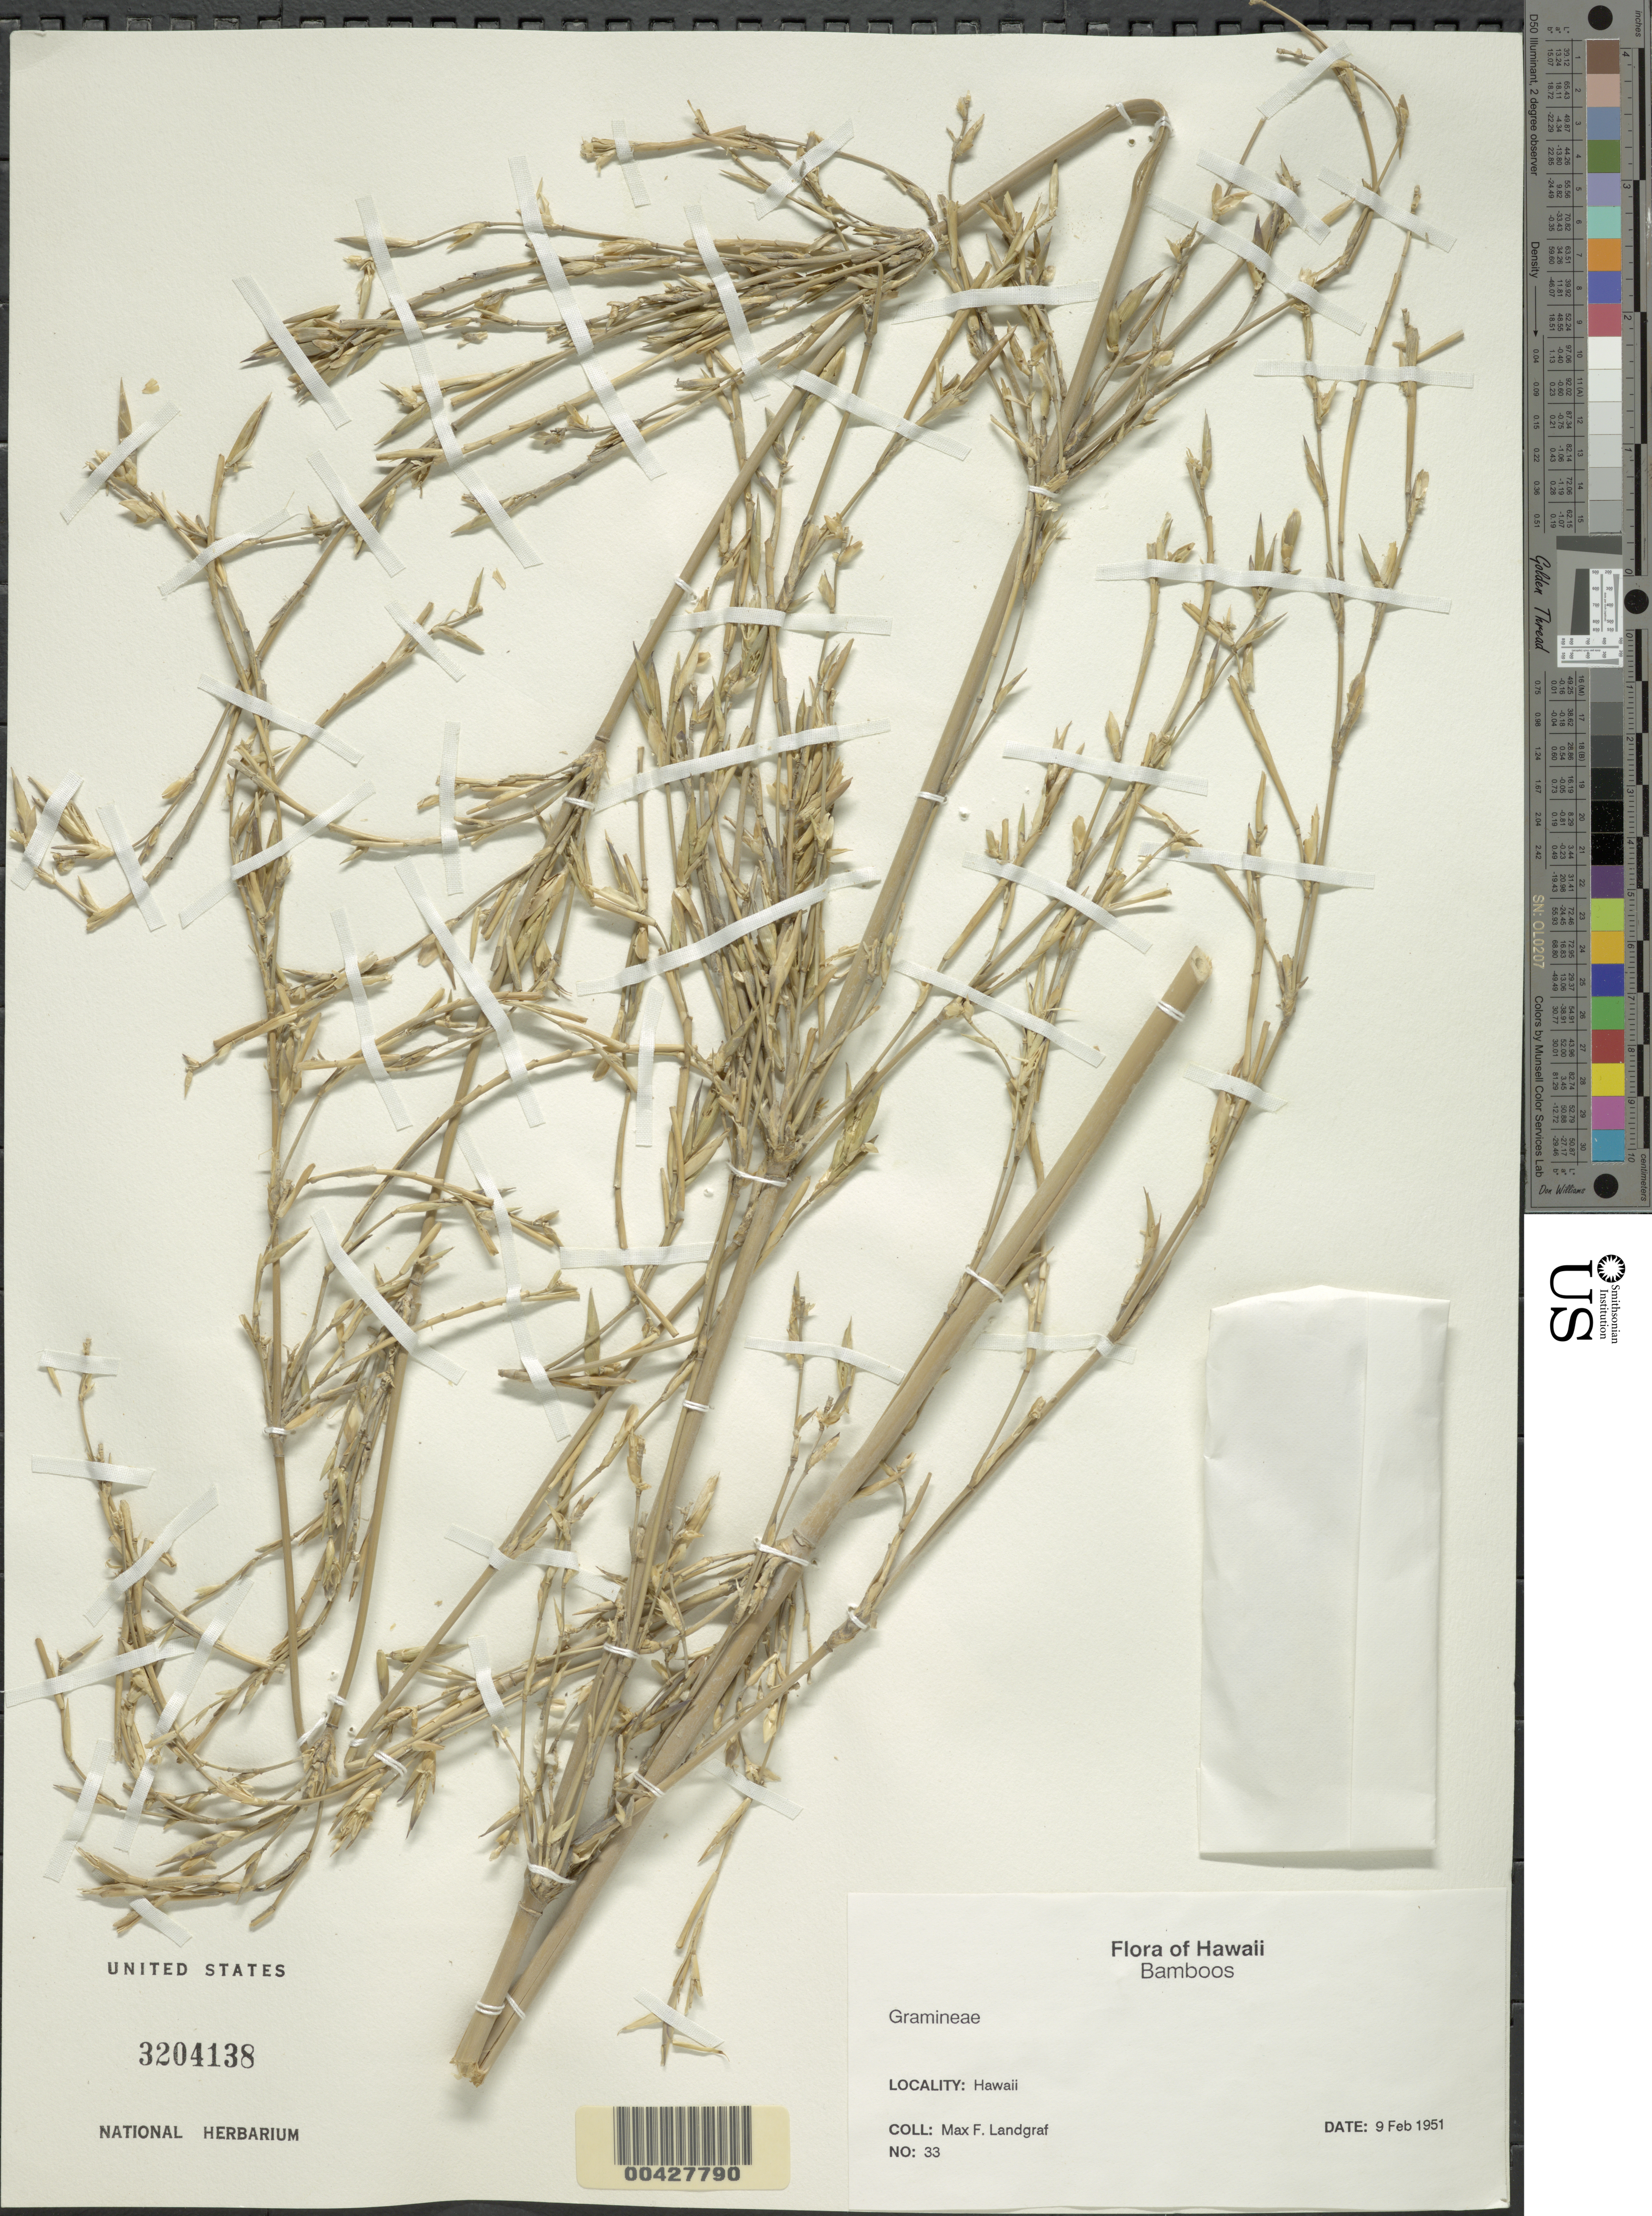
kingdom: Plantae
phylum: Tracheophyta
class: Liliopsida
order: Poales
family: Poaceae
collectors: M. Landgraf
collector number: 33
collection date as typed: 09 Feb 1951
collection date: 1951-02-09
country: United States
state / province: Hawaii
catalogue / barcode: US 3204138